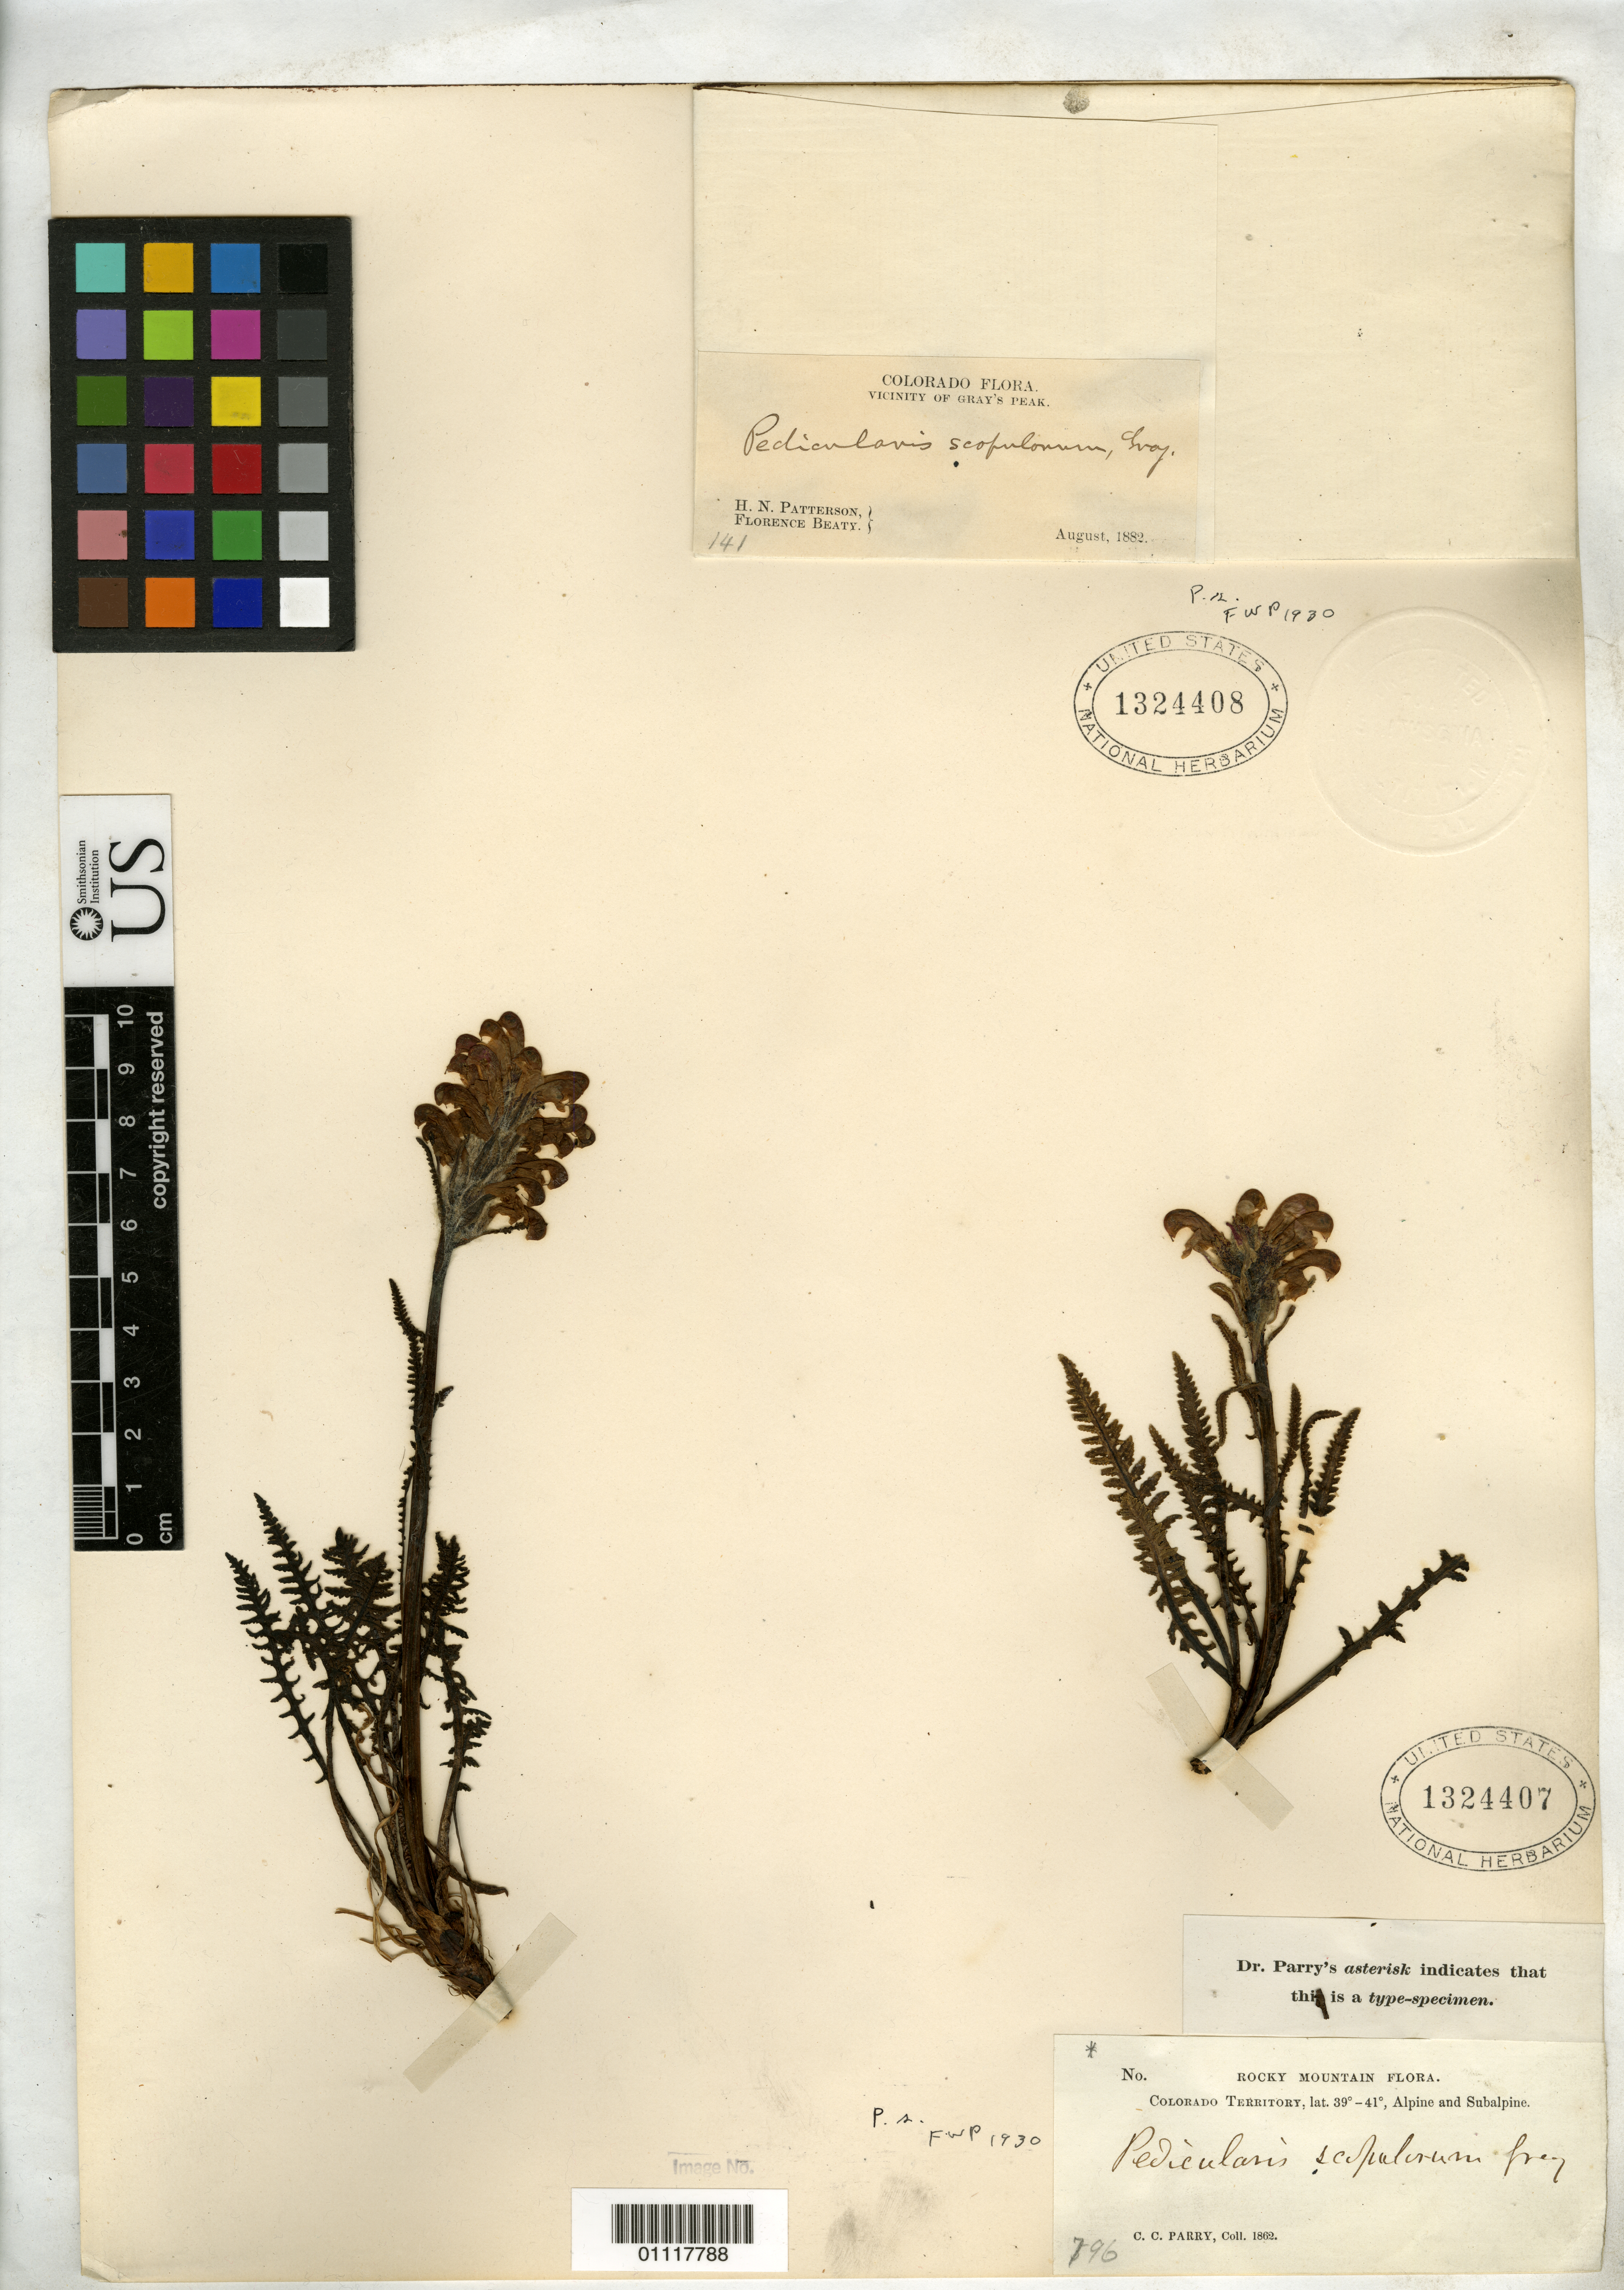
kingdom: Plantae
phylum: Tracheophyta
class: Magnoliopsida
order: Lamiales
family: Orobanchaceae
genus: Pedicularis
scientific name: Pedicularis scopulorum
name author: A. Gray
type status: Possible Syntype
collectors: C. C. Parry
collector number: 796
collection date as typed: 1862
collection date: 1862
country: United States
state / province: Colorado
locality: Colorado Territory, lat. 39°-41°, Alpine and Subalpine.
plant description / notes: Sheet mounted with 2 different collections of same taxon; Parry 796 (USNH 1324407) is possible syntype of Pedicularis scopulorum A. Gray; Patterson s.n. (USNH 1324408) is non-type.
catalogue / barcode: US 1324407